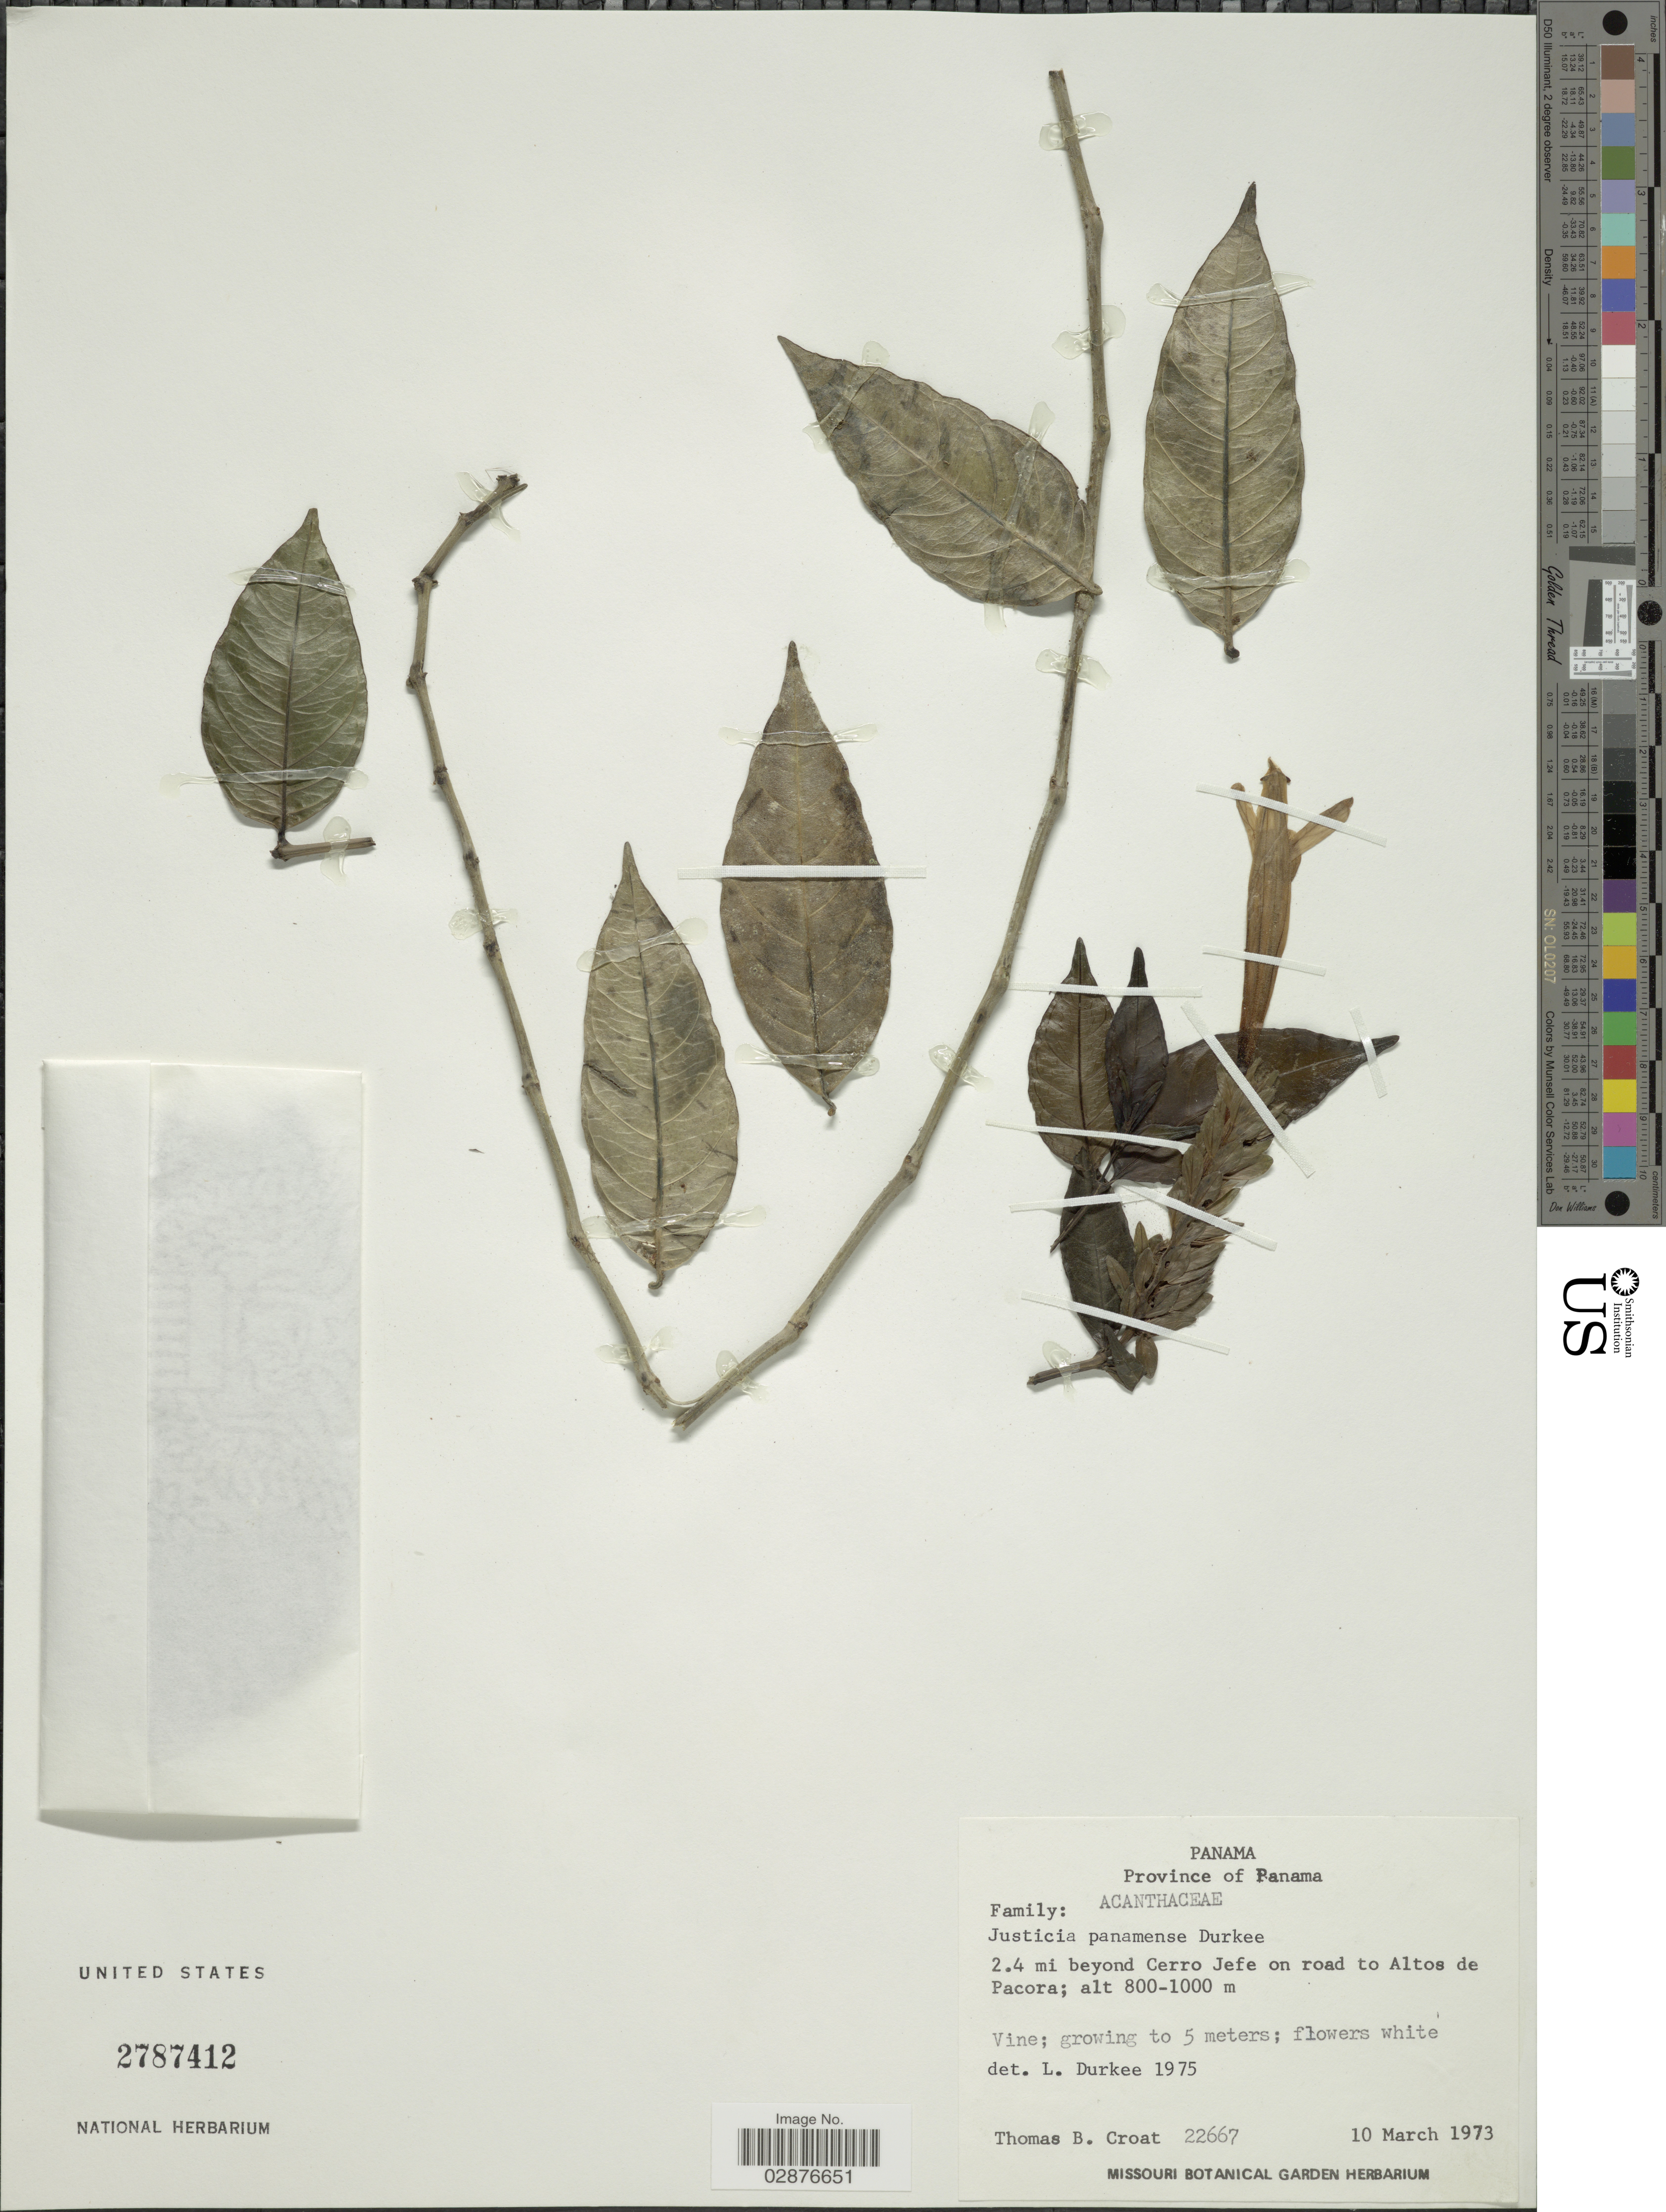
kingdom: Plantae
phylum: Tracheophyta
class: Magnoliopsida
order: Lamiales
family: Acanthaceae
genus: Justicia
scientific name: Justicia panamensis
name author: Durkee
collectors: T. B. Croat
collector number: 22667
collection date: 1973-03-10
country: Panama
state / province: Panamá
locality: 2.4 mi beyond Cerro Jefe on road to Altos de Pacora.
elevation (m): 800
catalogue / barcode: US 2787412